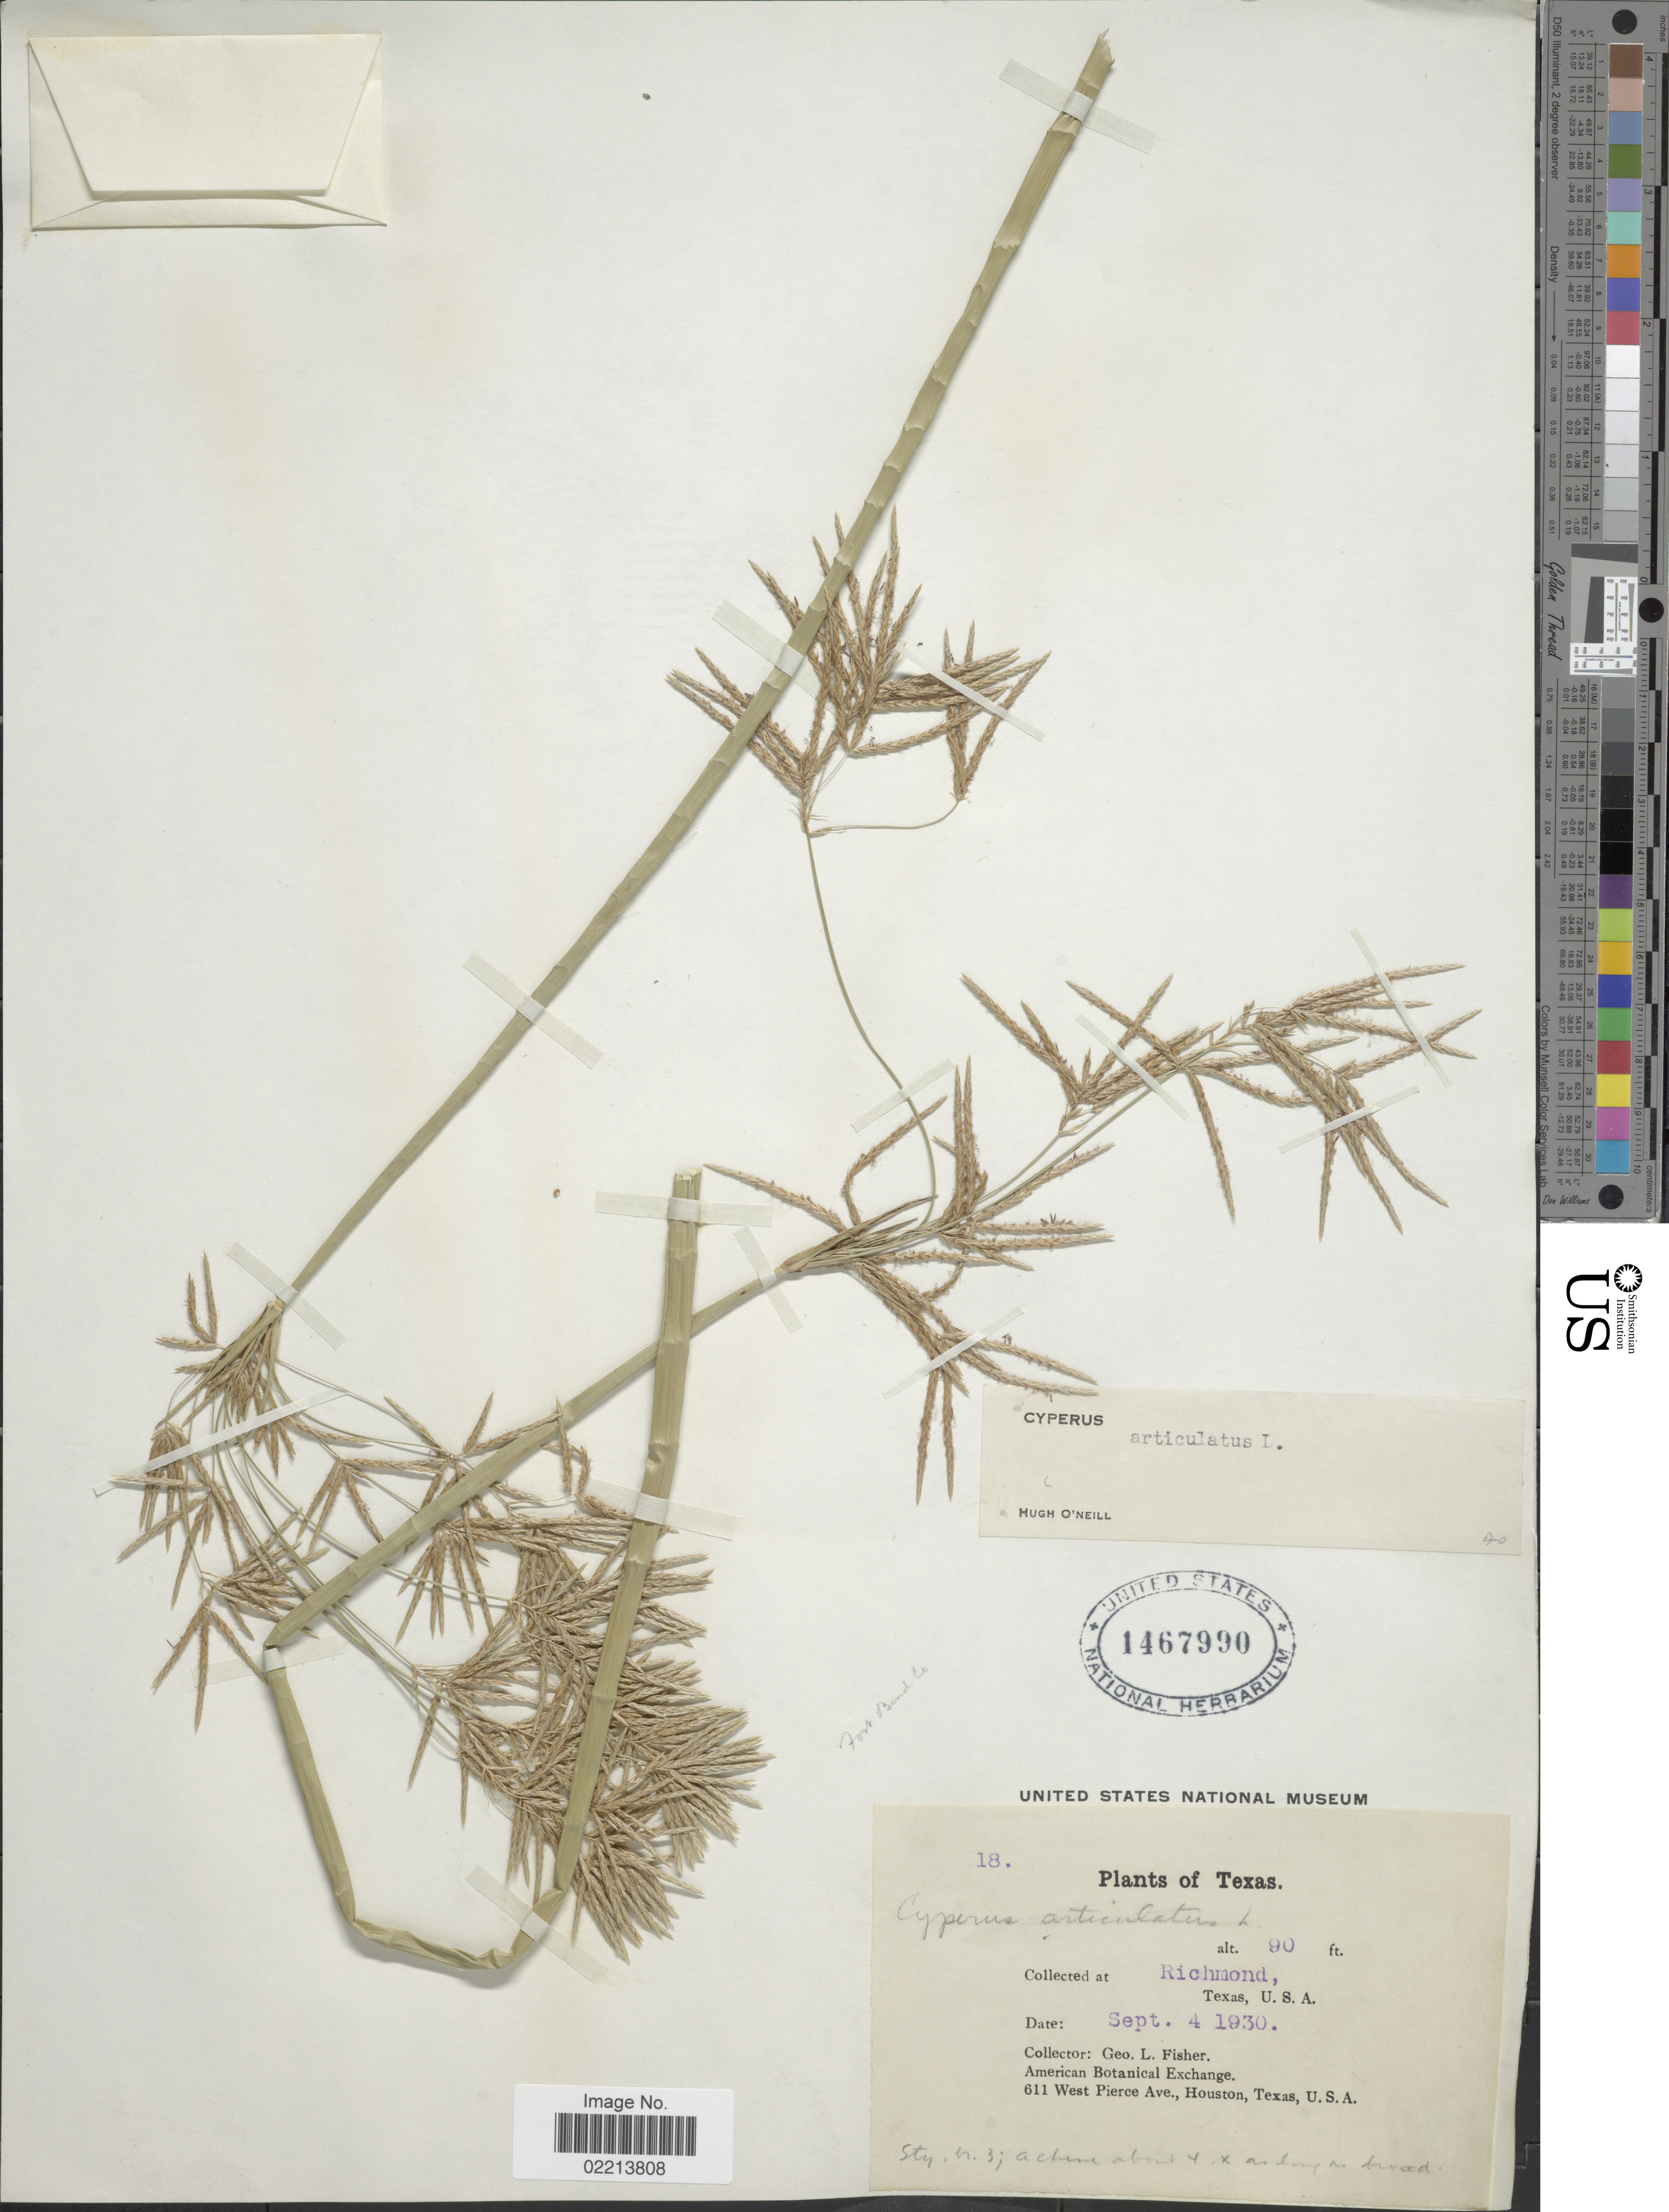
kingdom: Plantae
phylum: Tracheophyta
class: Liliopsida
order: Poales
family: Cyperaceae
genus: Cyperus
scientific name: Cyperus articulatus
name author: L.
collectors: G. L. Fisher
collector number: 18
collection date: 1930-09-04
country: United States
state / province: Texas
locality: Richmond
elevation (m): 27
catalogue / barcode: US 1467990